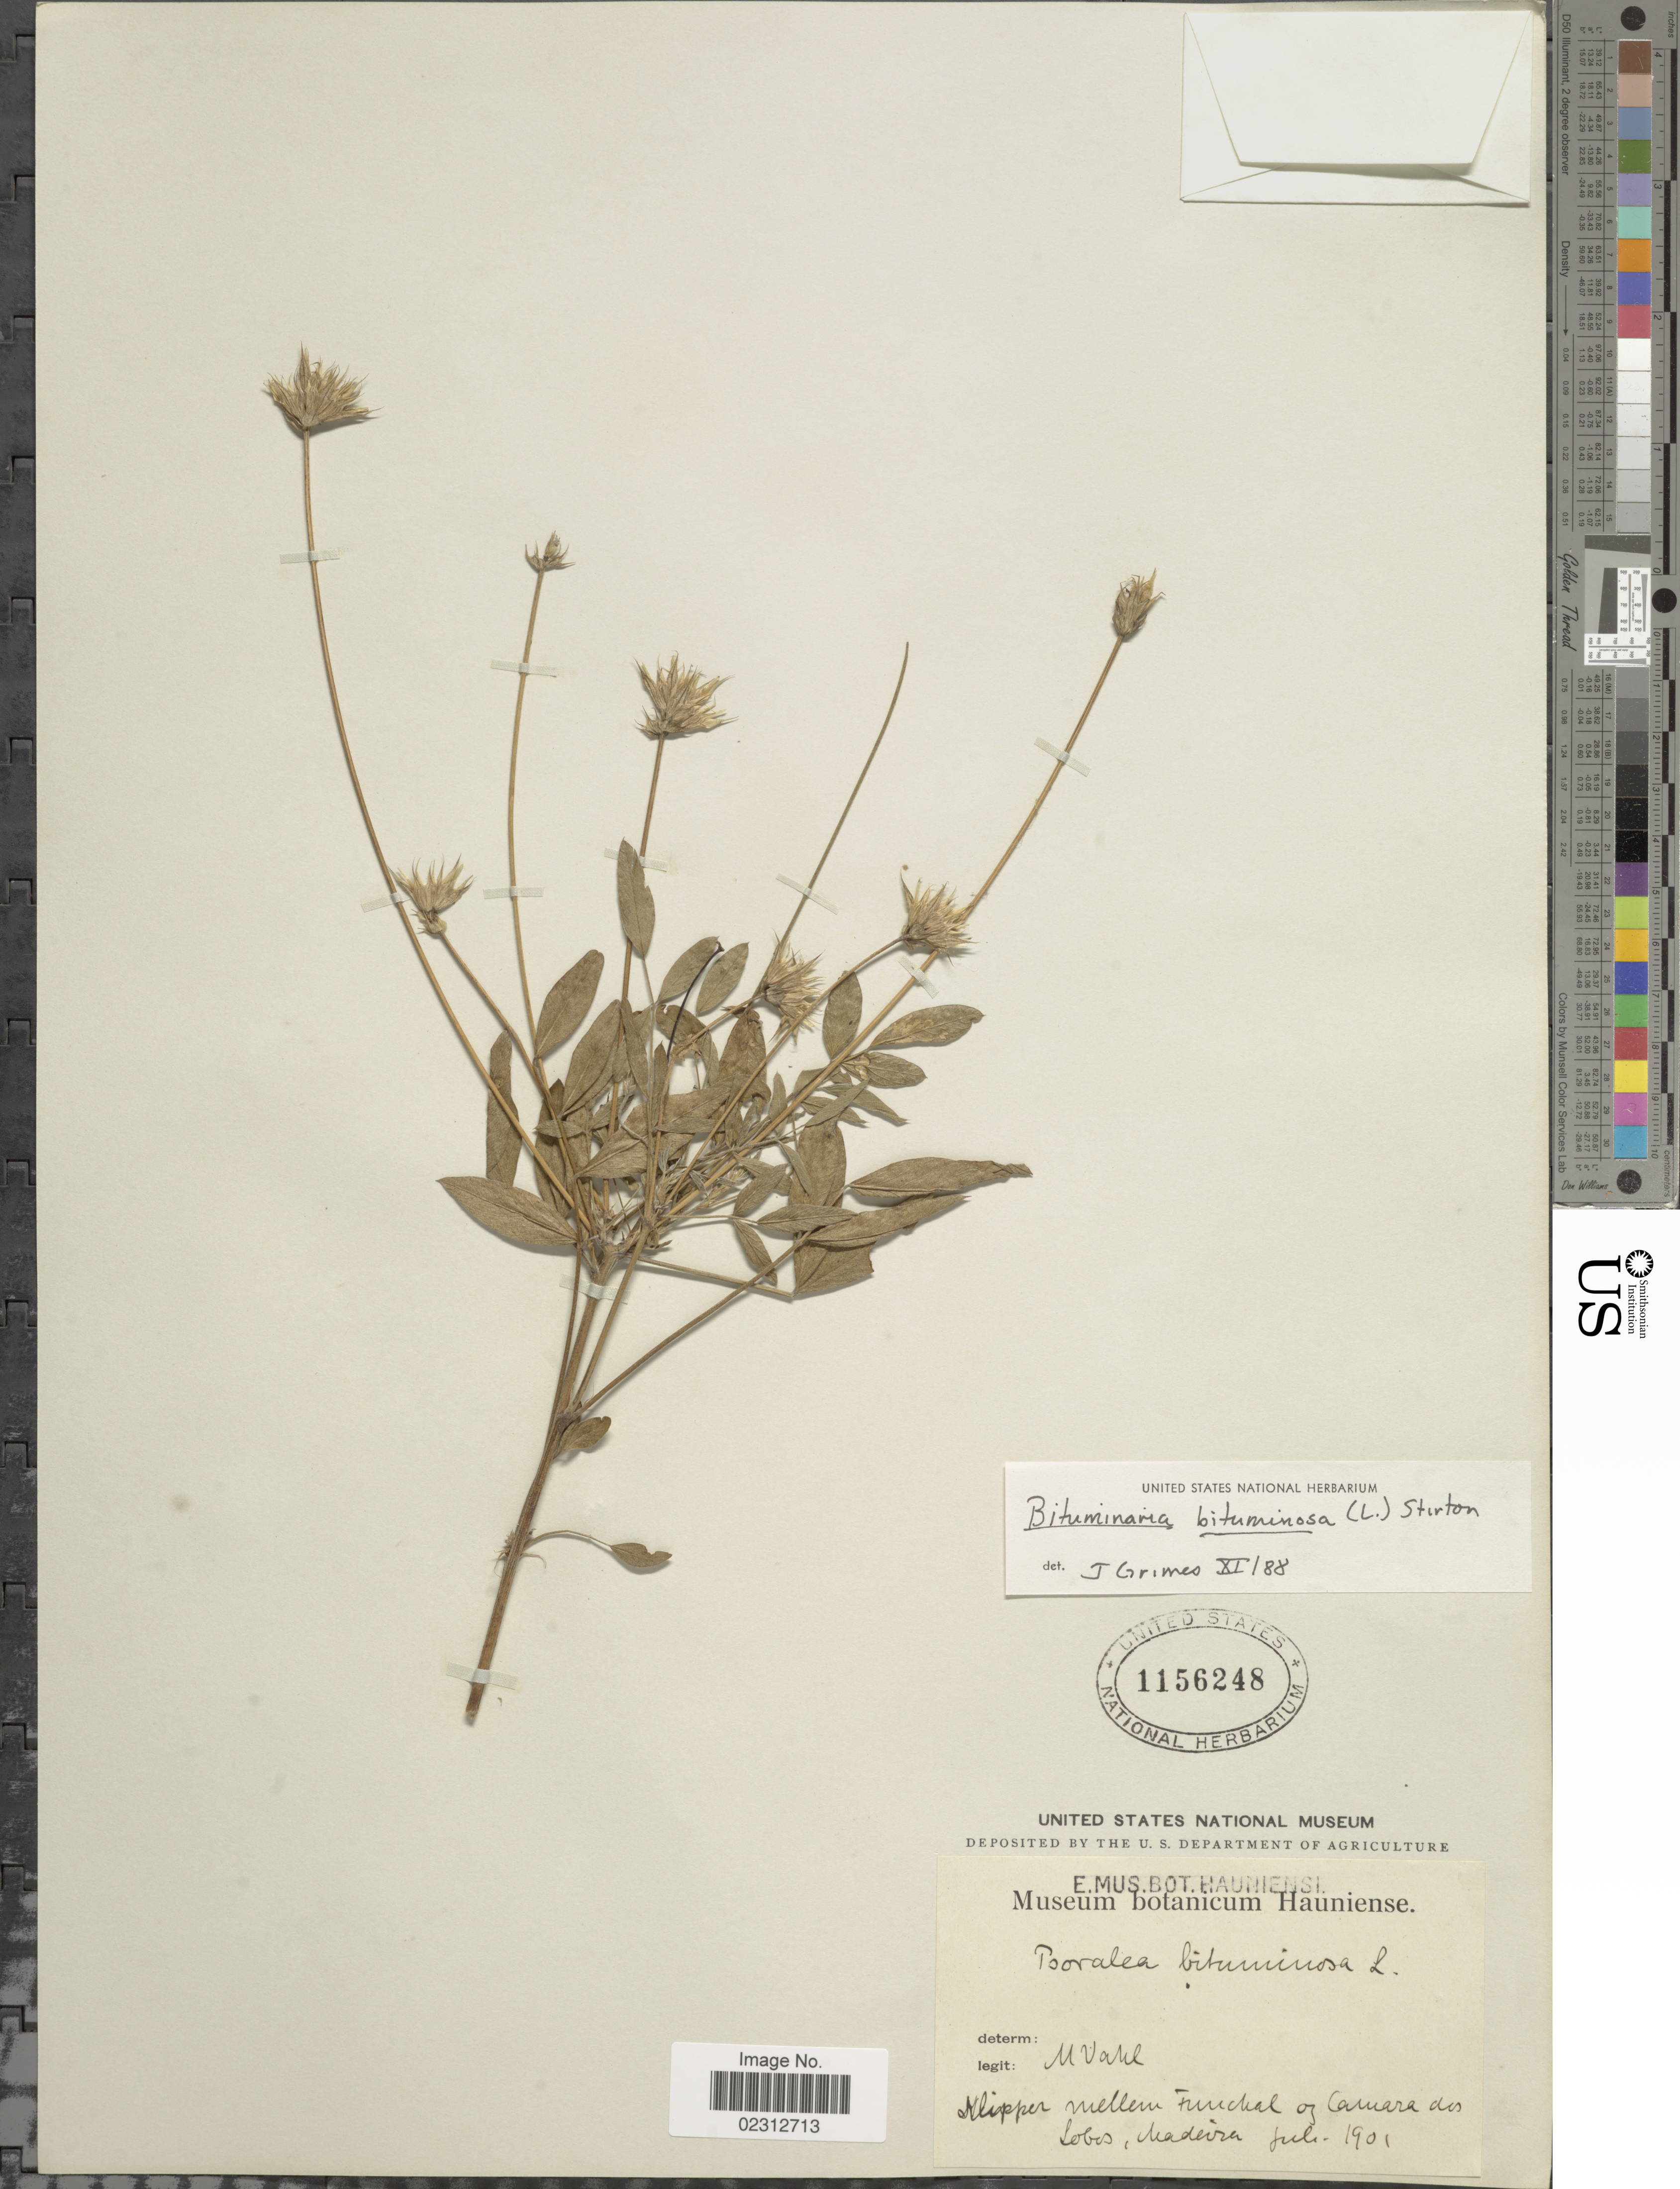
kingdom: Plantae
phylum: Tracheophyta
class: Magnoliopsida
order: Fabales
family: Fabaceae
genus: Bituminaria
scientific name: Bituminaria bituminosa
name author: (L.) C.H. Stirt.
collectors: M. Vahl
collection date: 1901-07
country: Portugal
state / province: Madeira (Aut. Reg.)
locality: Klipper mellem fuckal or Camara des Lobes [interpreted]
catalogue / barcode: US 1156248